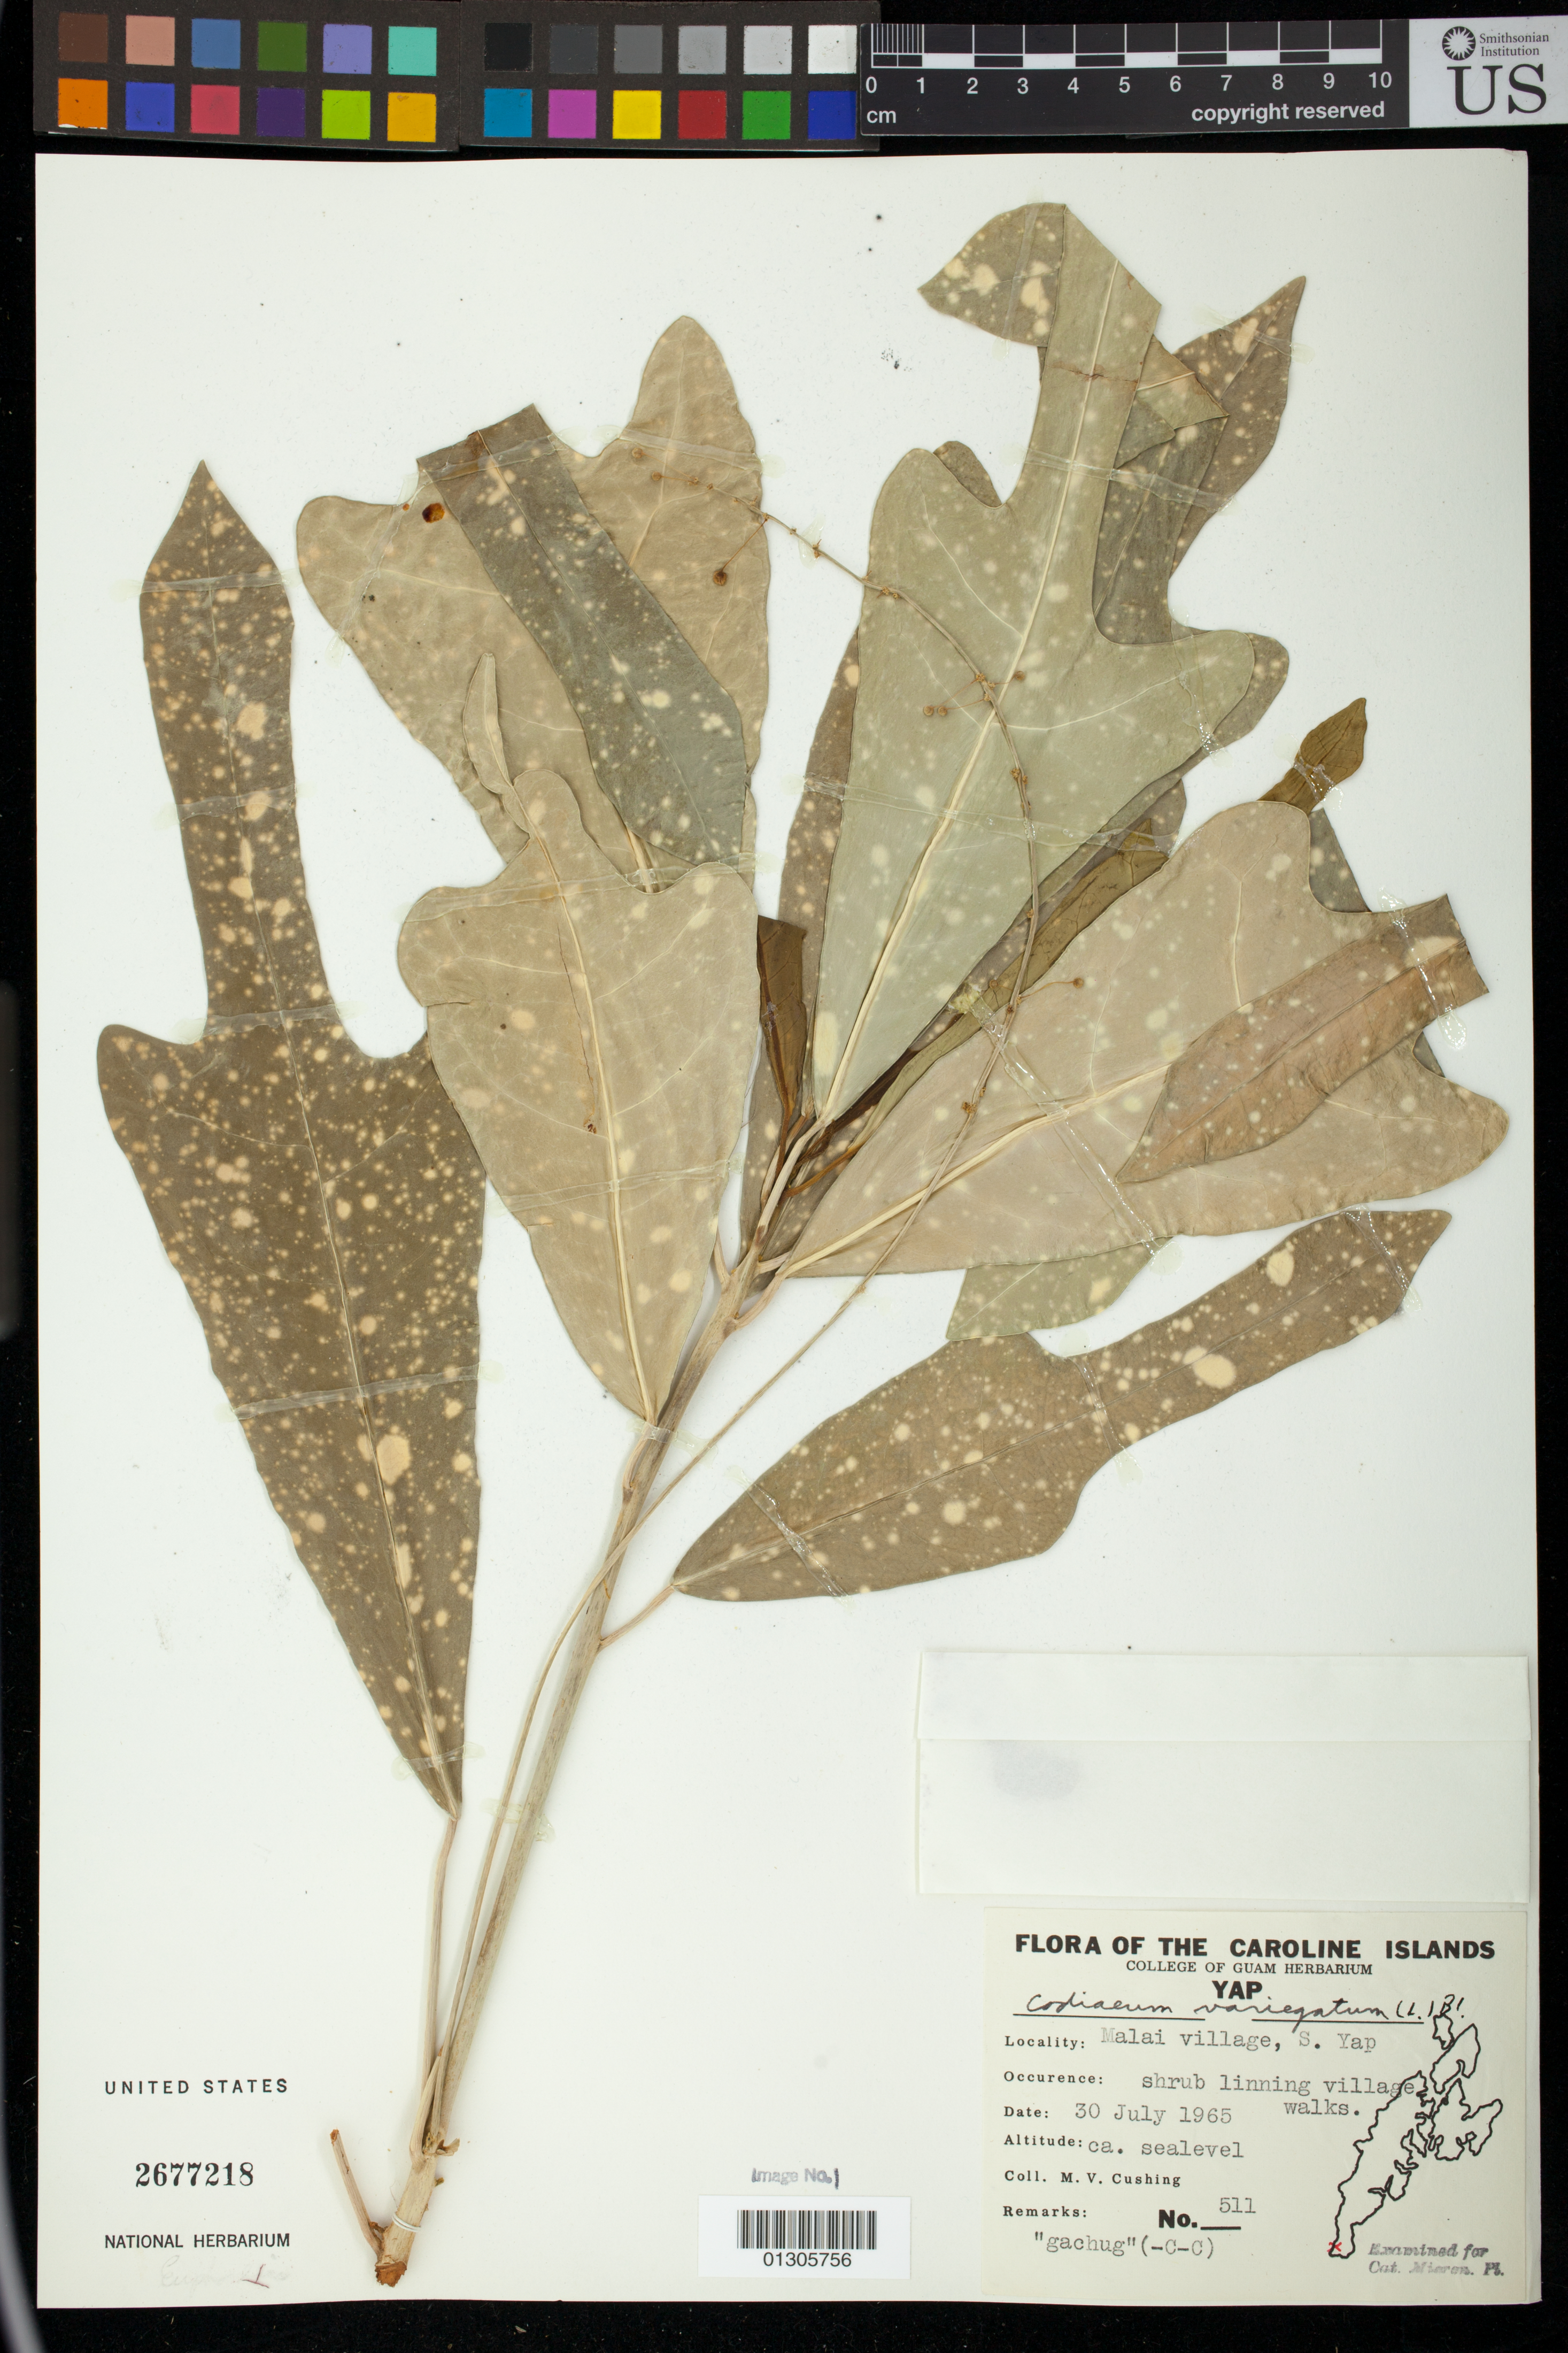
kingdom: Plantae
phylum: Tracheophyta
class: Magnoliopsida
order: Malpighiales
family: Euphorbiaceae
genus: Codiaeum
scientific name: Codiaeum variegatum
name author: (L.) Rumph. ex A. Juss.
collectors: M. V. Cushing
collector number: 511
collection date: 1965-07-30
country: Micronesia, Federated States of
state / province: Yap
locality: Malai village, S. Yap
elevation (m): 0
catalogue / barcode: US 2677218